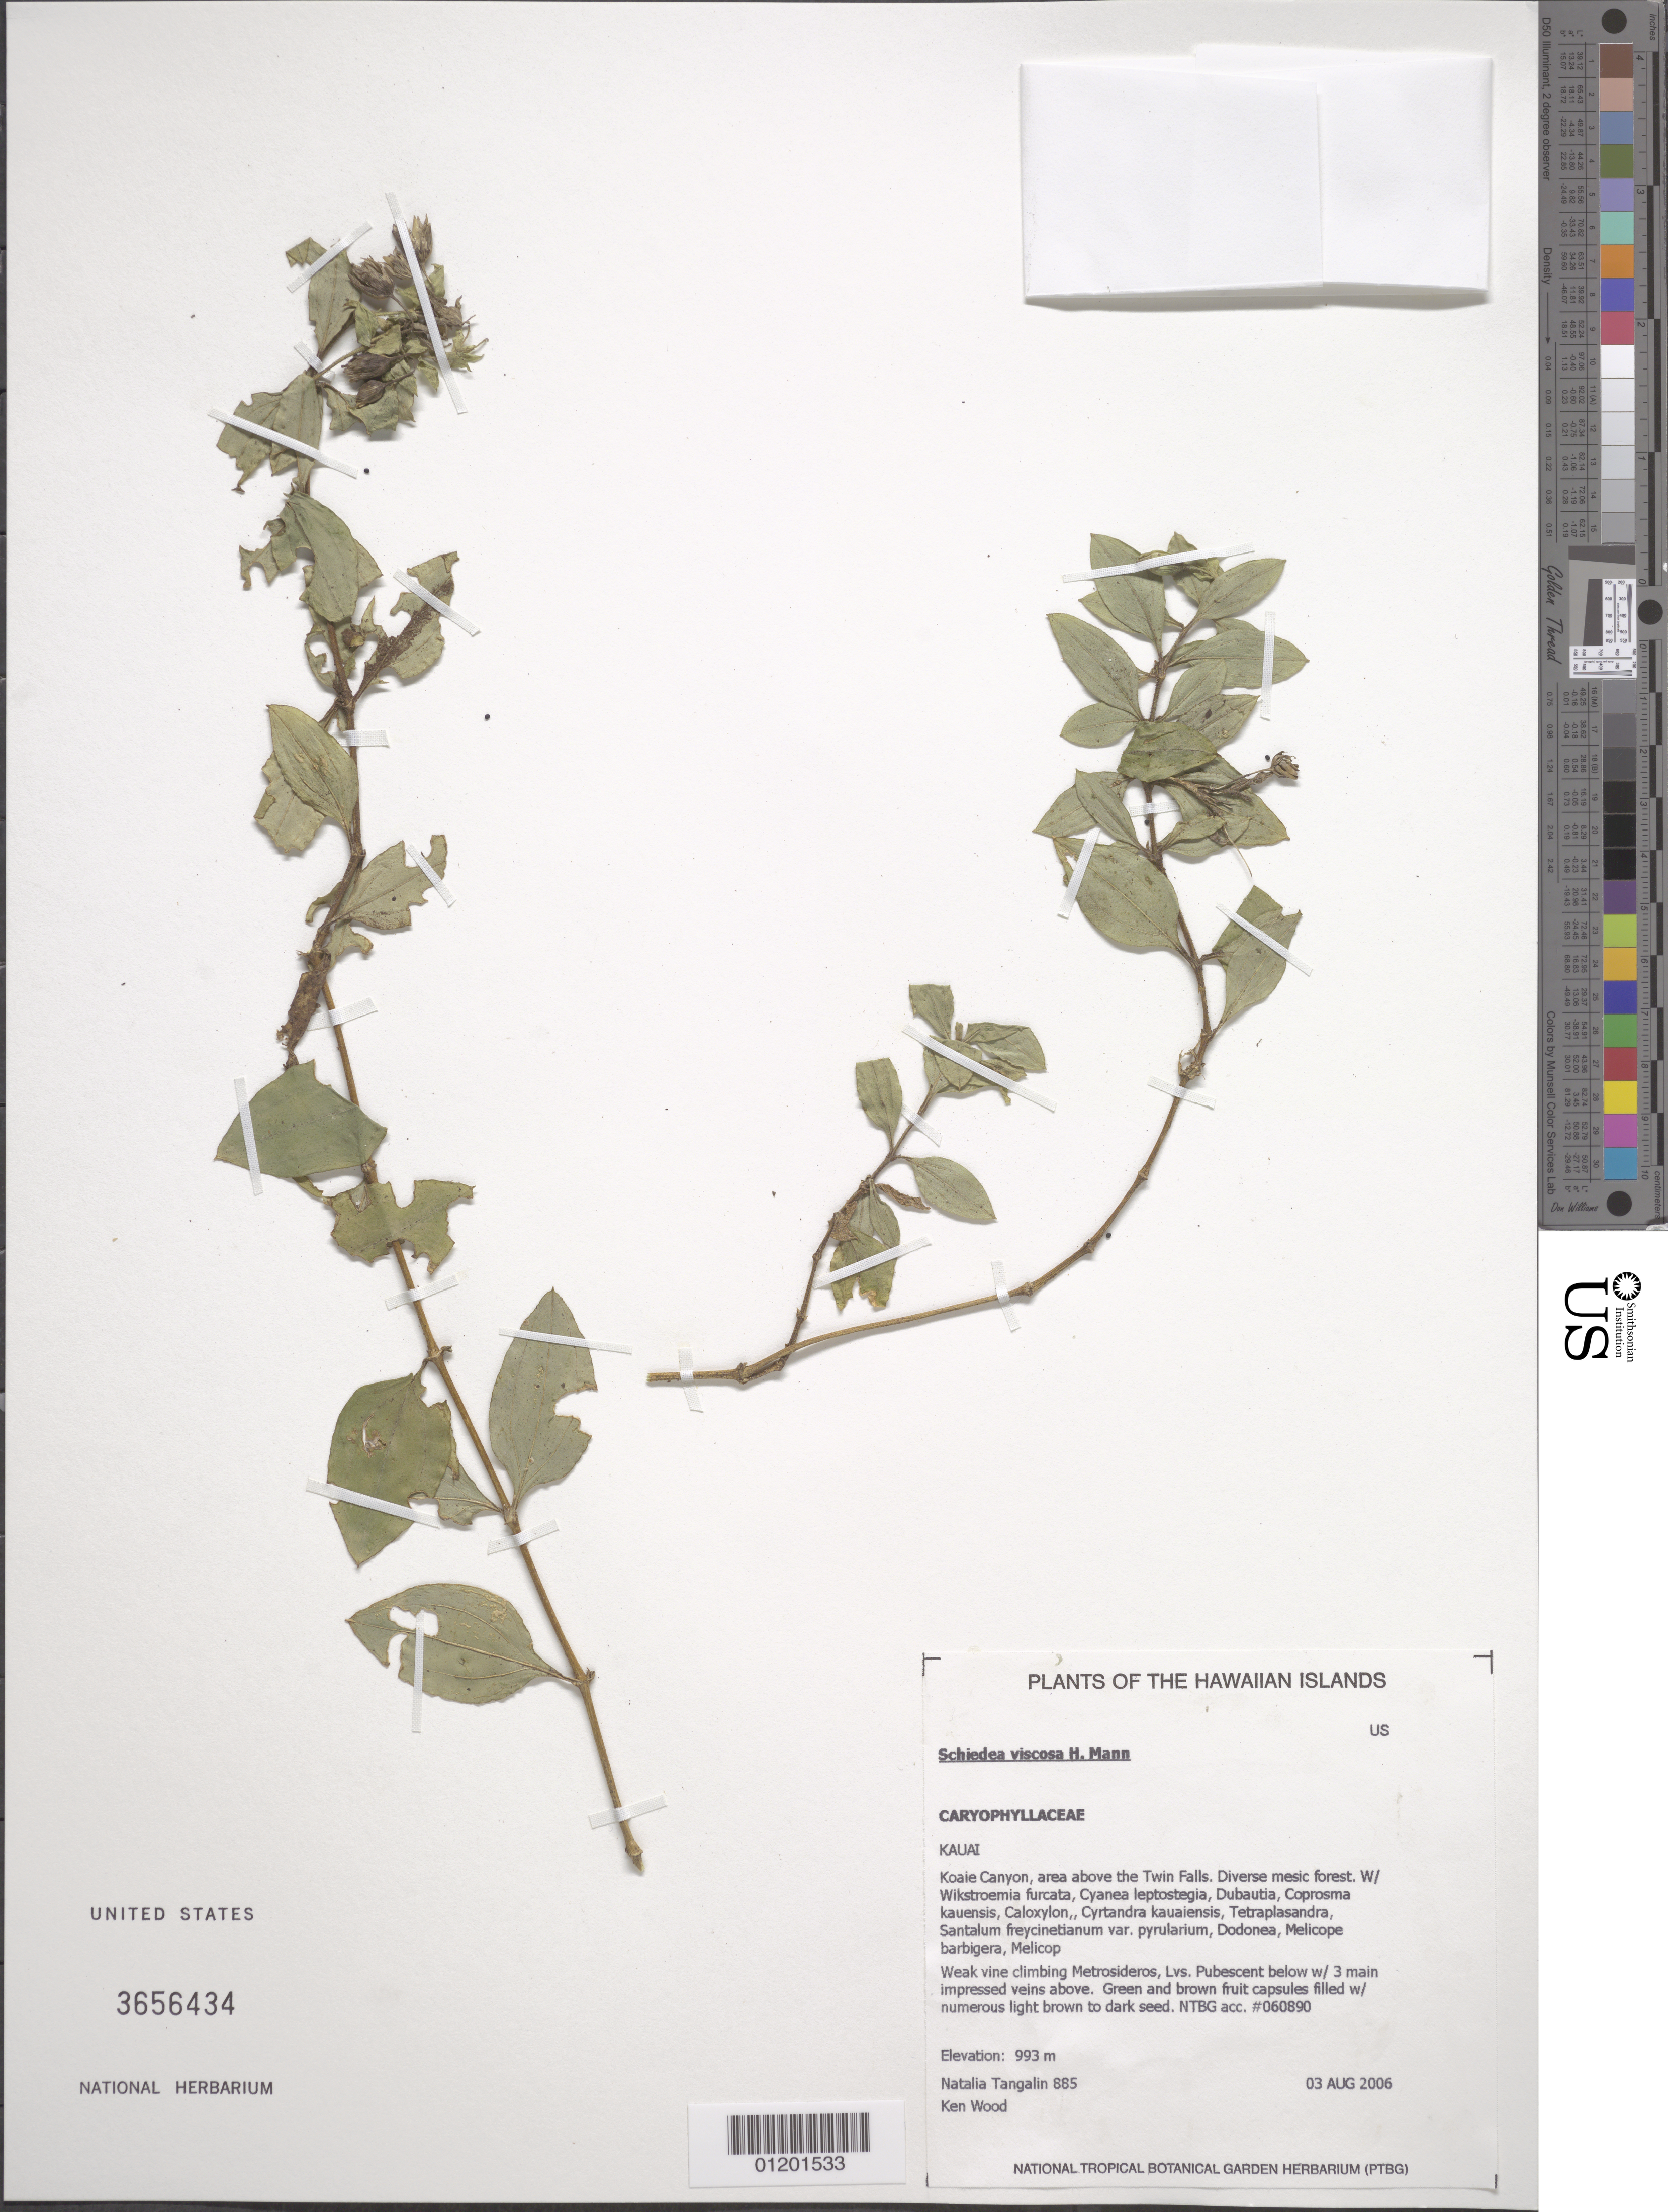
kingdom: Plantae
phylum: Tracheophyta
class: Magnoliopsida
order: Caryophyllales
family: Caryophyllaceae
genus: Schiedea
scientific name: Schiedea viscosa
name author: H. Mann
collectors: N. Tangalin & K. R. Wood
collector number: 885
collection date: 2006-07-03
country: United States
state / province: Hawaii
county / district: Kauai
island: Kaua'i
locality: Koaie Canyon, area above the Twin Falls.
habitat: Diverse mesic forest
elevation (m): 993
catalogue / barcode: US 3656434